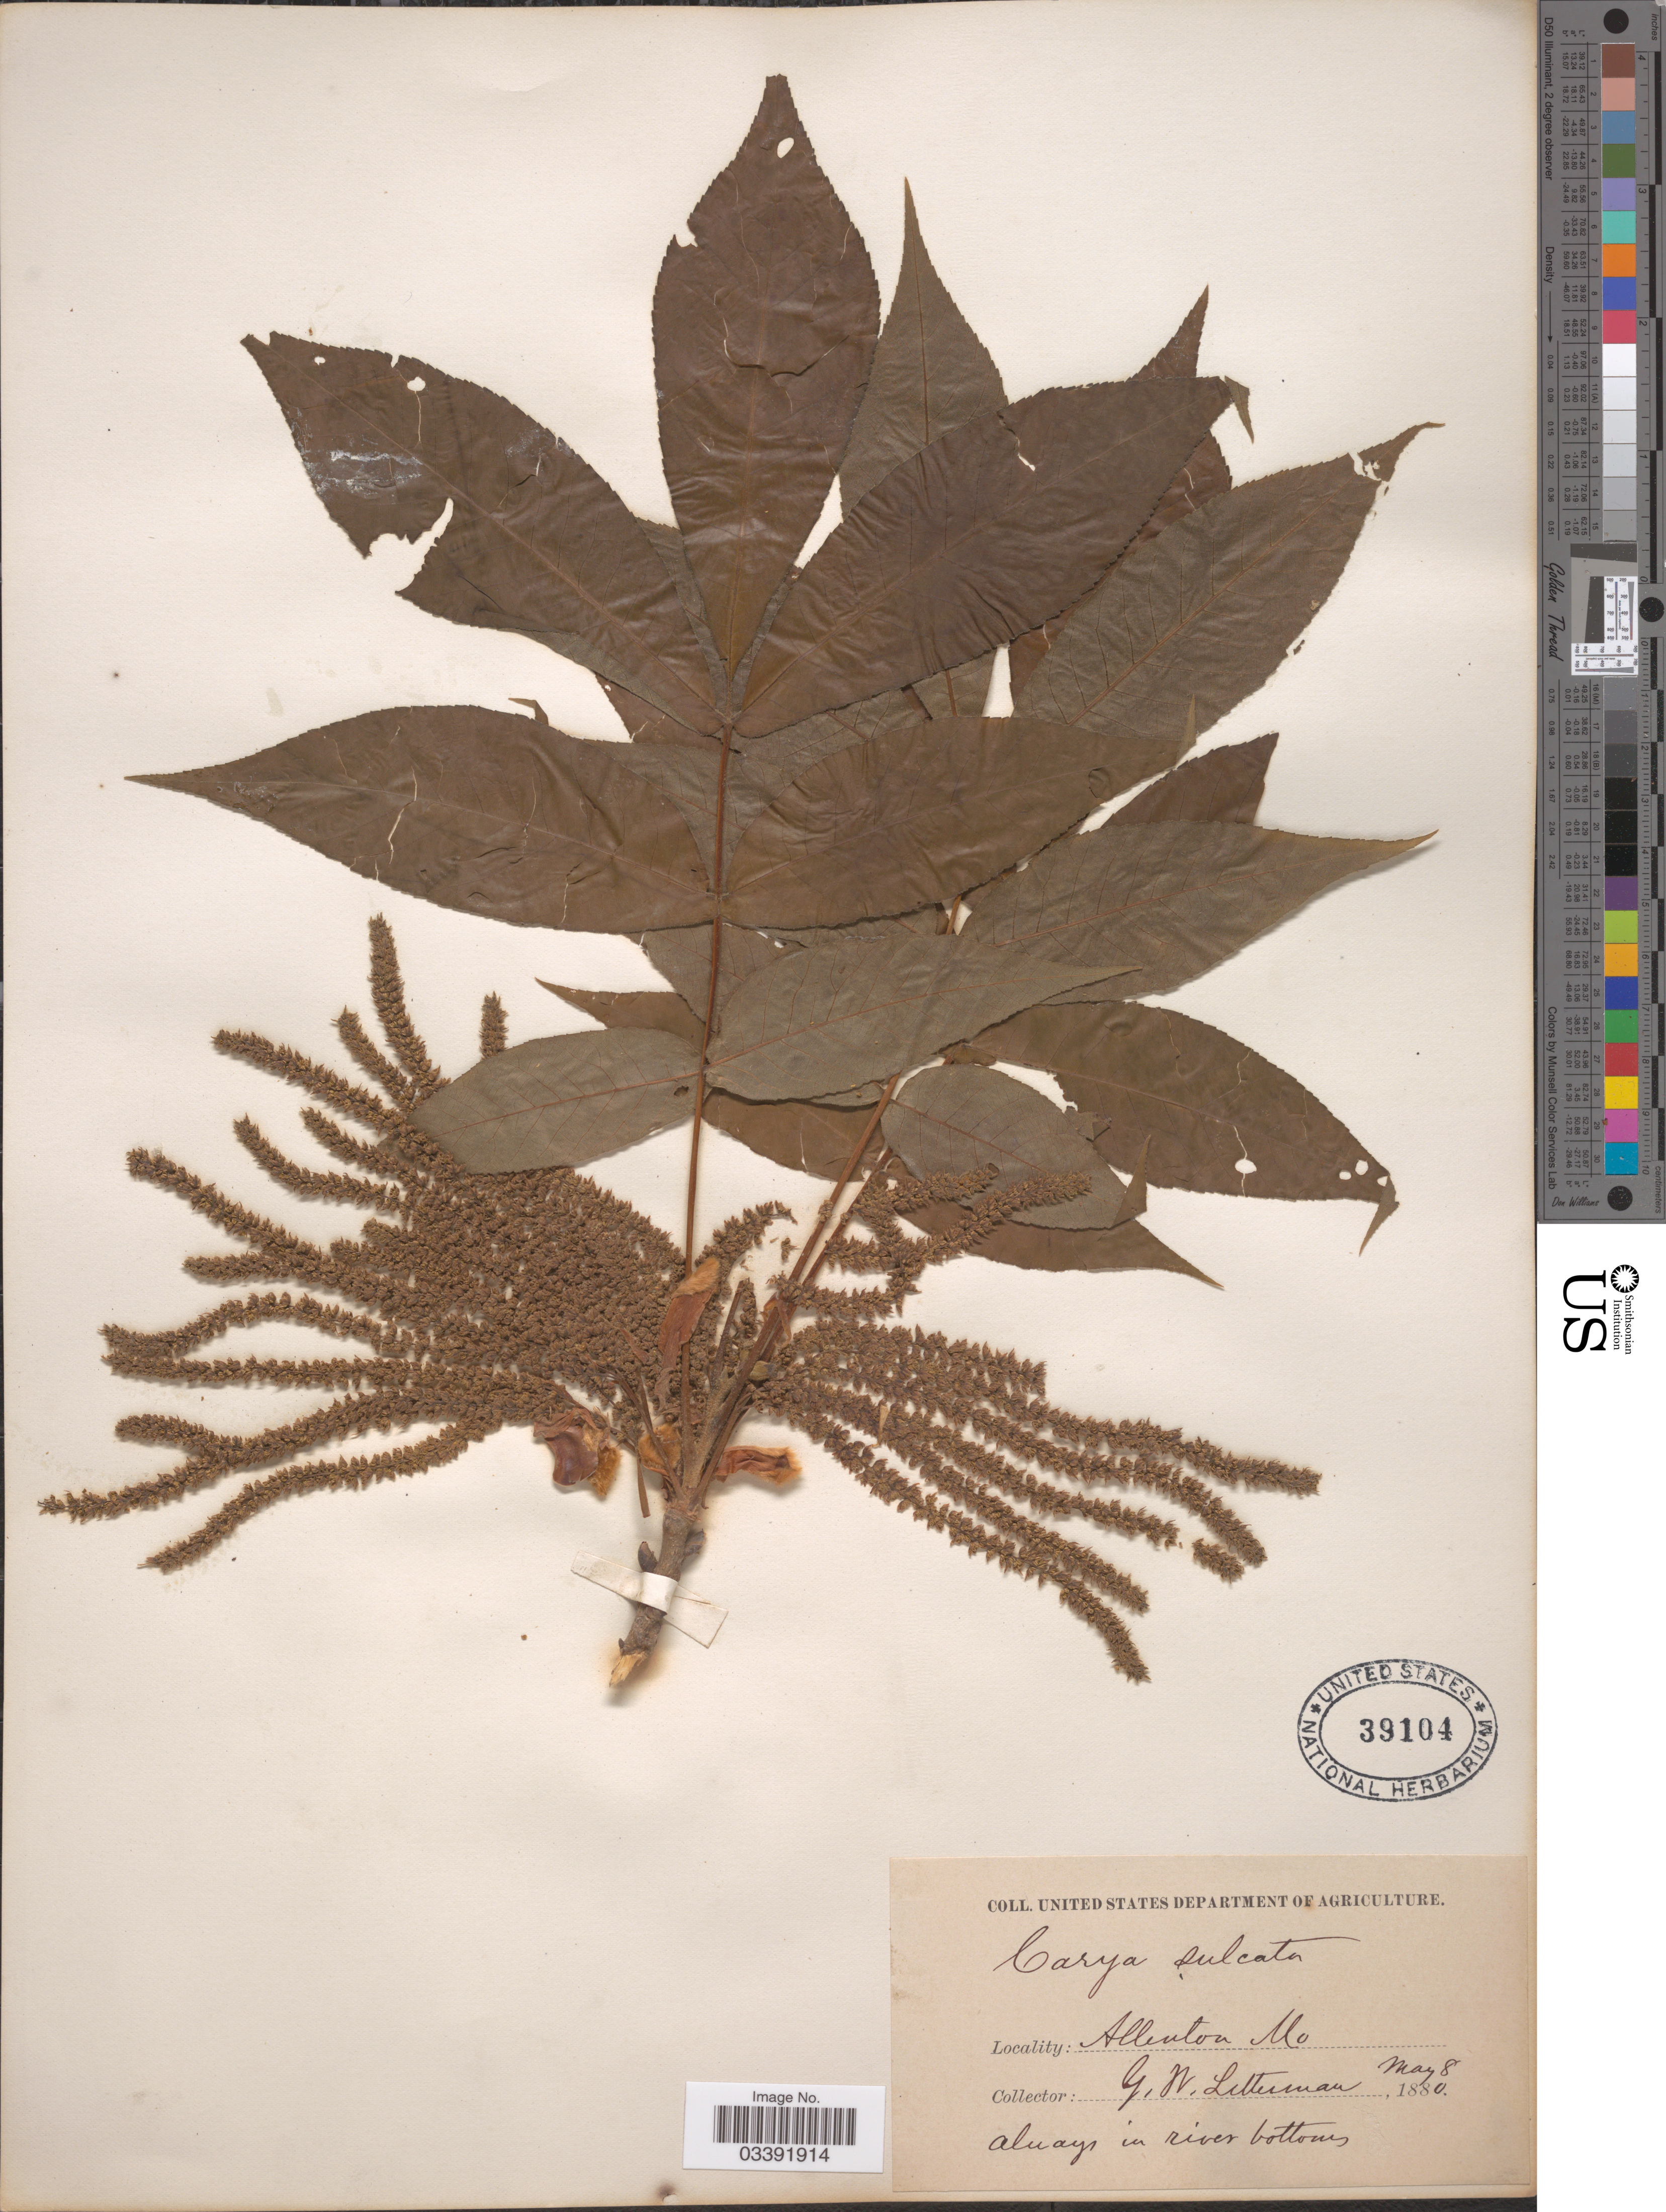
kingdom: Plantae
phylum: Tracheophyta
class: Magnoliopsida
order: Fagales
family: Juglandaceae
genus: Carya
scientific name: Carya laciniosa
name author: (F. Michx.) G. Don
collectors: G. W. Letterman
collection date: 1880-05-08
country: United States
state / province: Missouri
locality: Allenton.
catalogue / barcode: US 39104